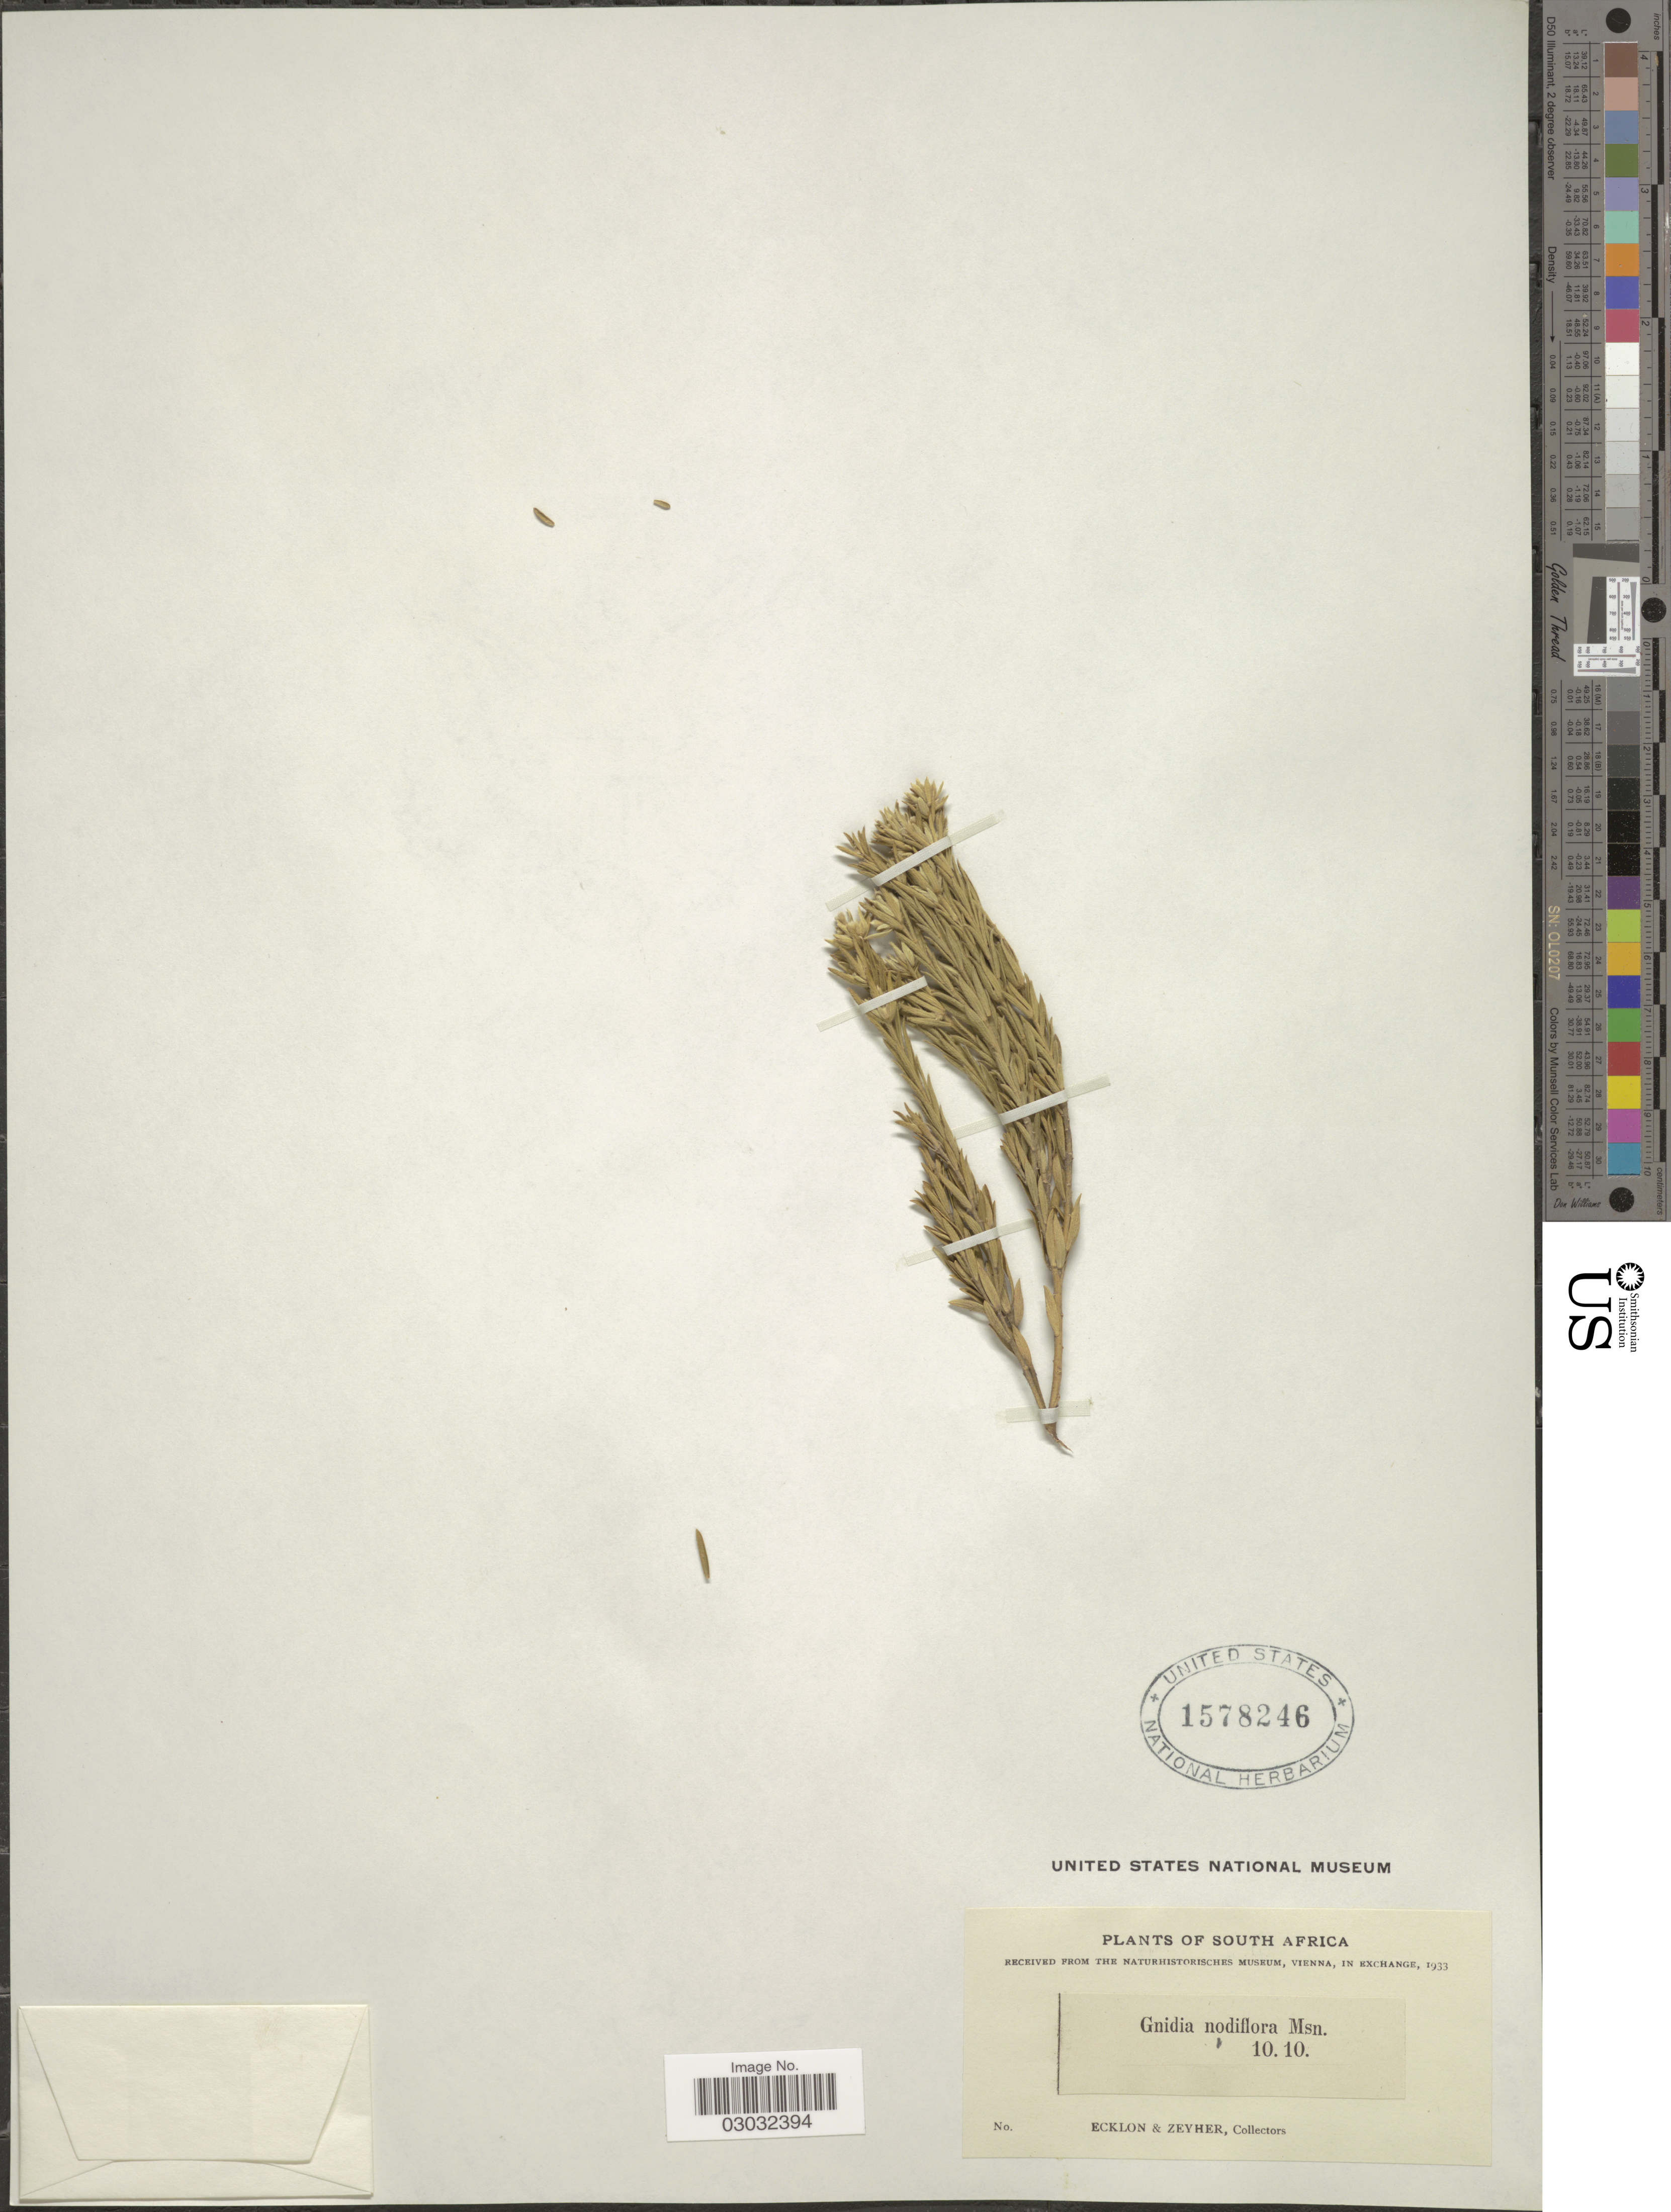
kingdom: Plantae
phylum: Tracheophyta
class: Magnoliopsida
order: Malvales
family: Thymelaeaceae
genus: Gnidia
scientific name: Gnidia nodiflora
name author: Meisn.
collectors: -. Ecklon & -. Zeyher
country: South Africa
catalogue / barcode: US 1578246